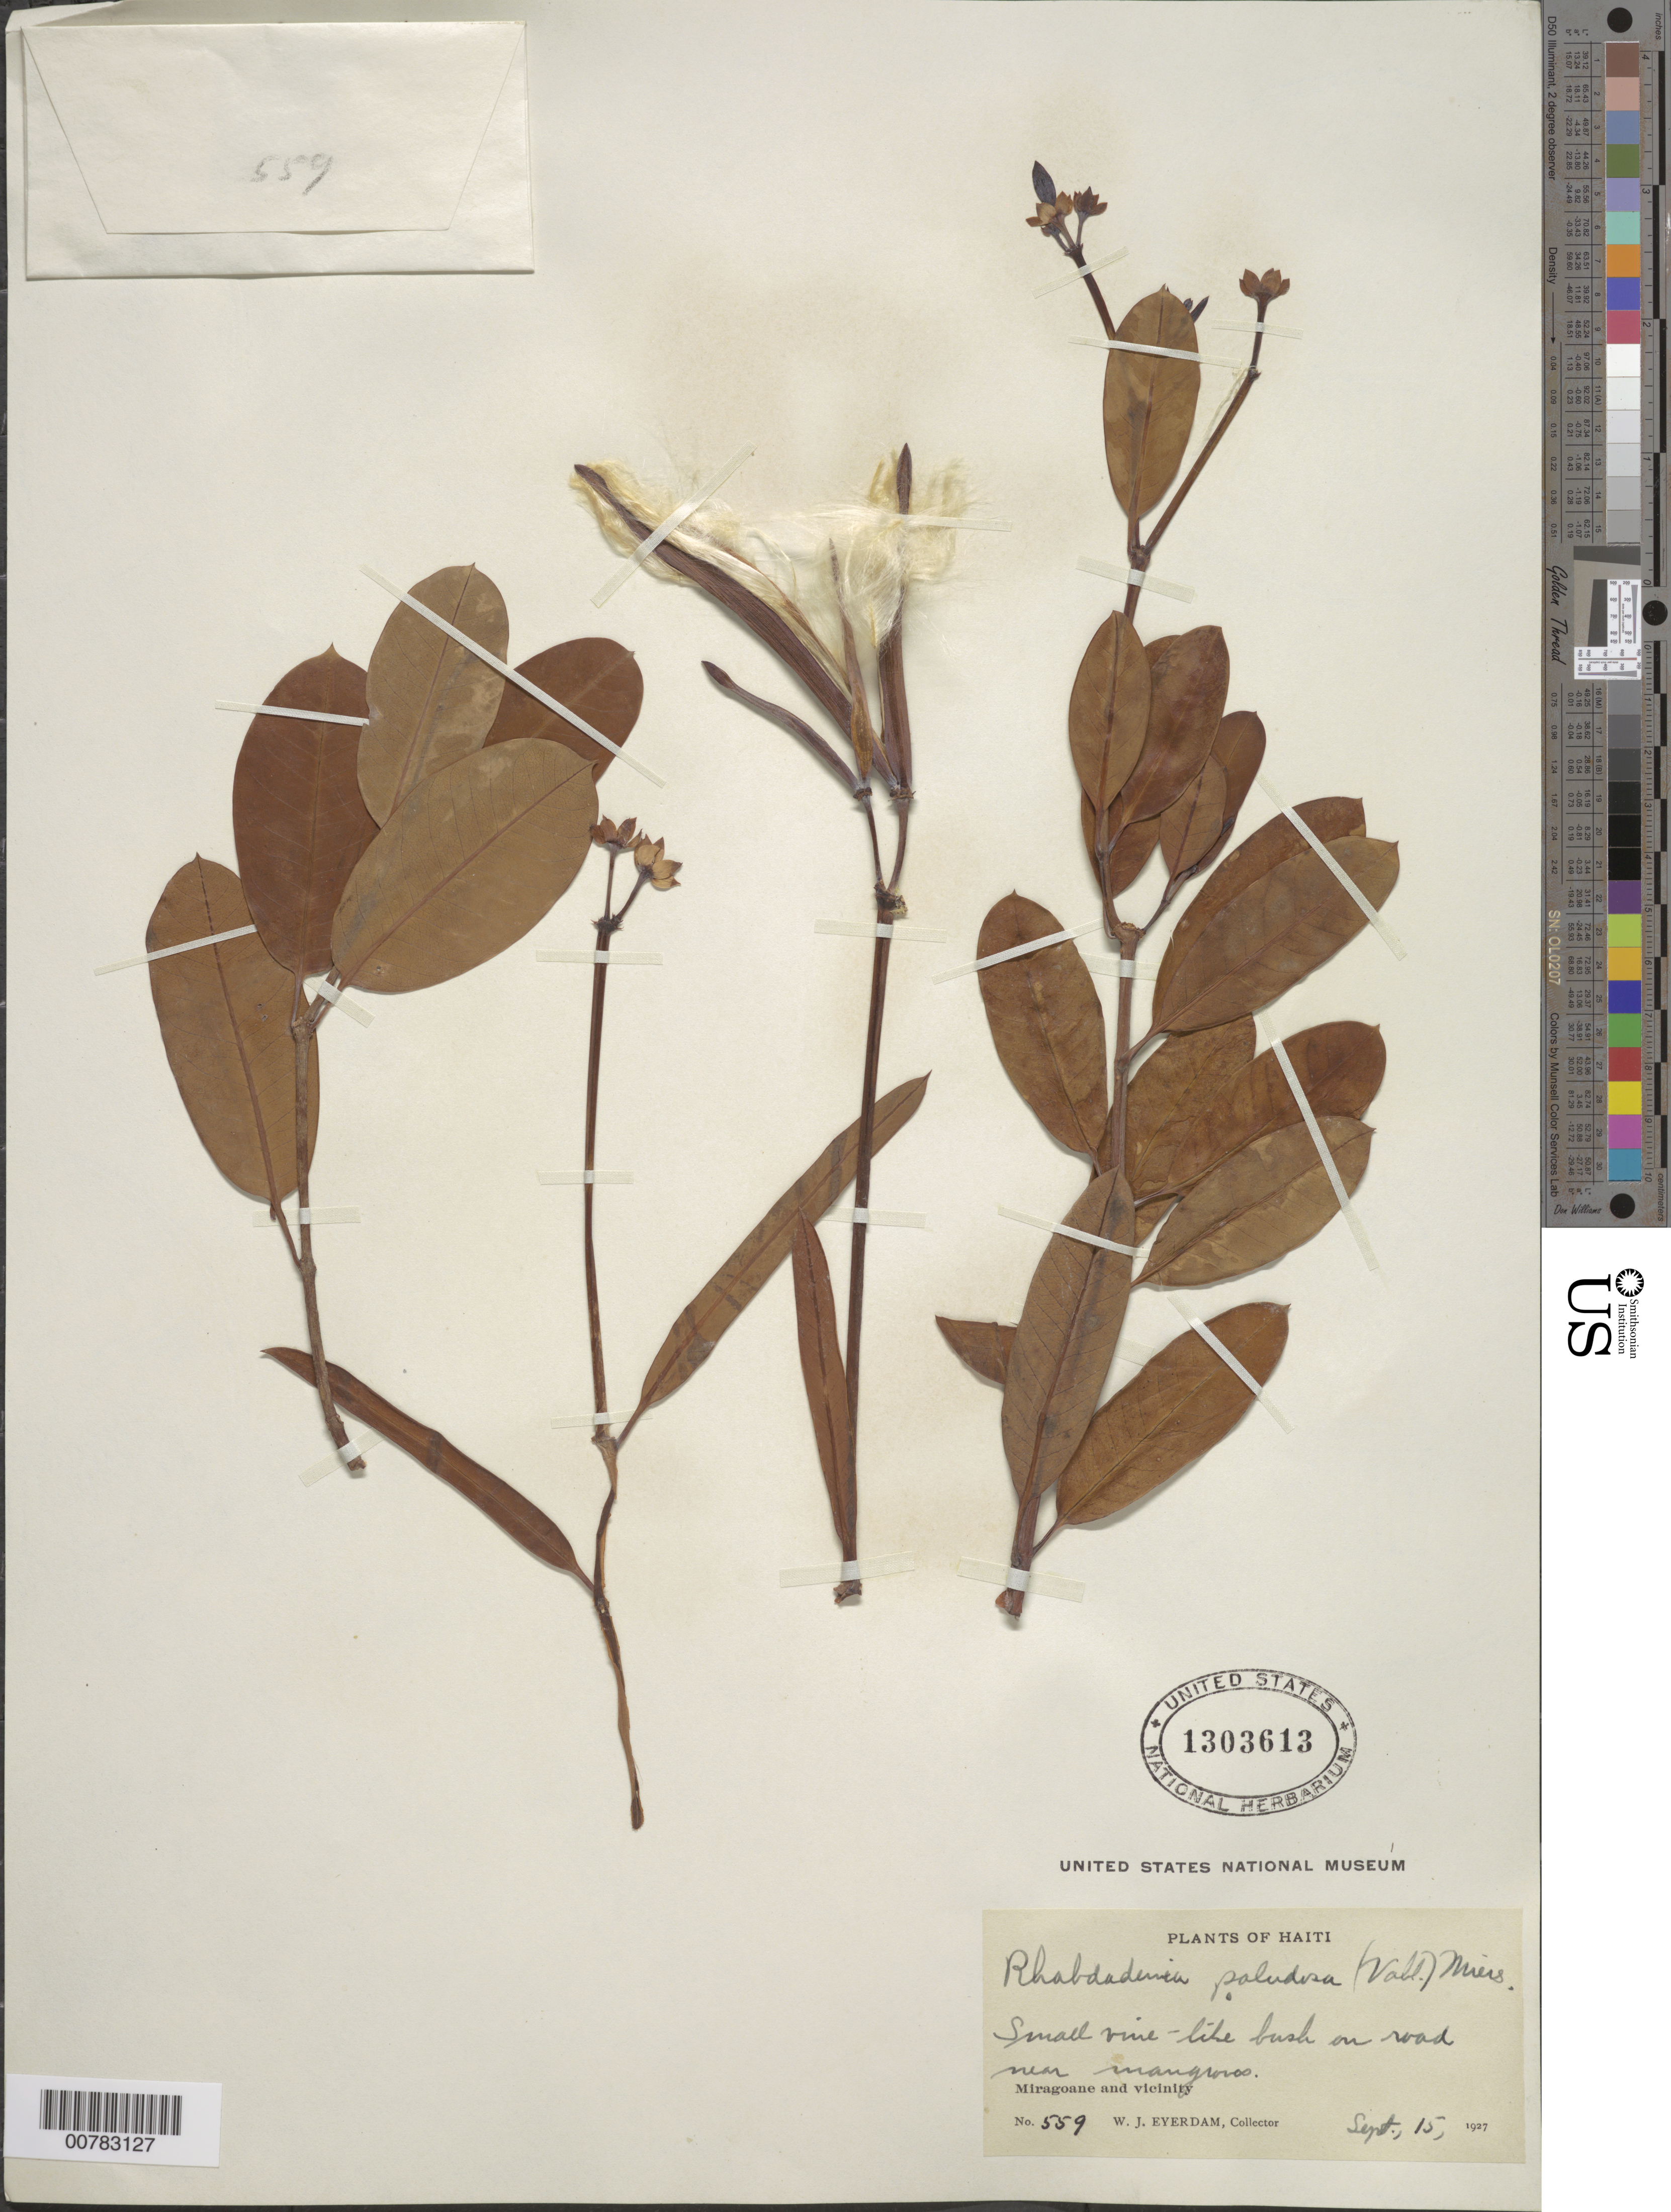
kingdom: Plantae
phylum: Tracheophyta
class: Magnoliopsida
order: Gentianales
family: Apocynaceae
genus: Rhabdadenia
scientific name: Rhabdadenia biflora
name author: (Jacq.) Müll. Arg.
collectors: W. J. Eyerdam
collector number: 559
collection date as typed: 15 Sep 1927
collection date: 1927-09-15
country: Haiti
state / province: Grand'Anse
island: Hispaniola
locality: Miragoane and vicinity.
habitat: On road near mangroves.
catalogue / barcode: US 1303613